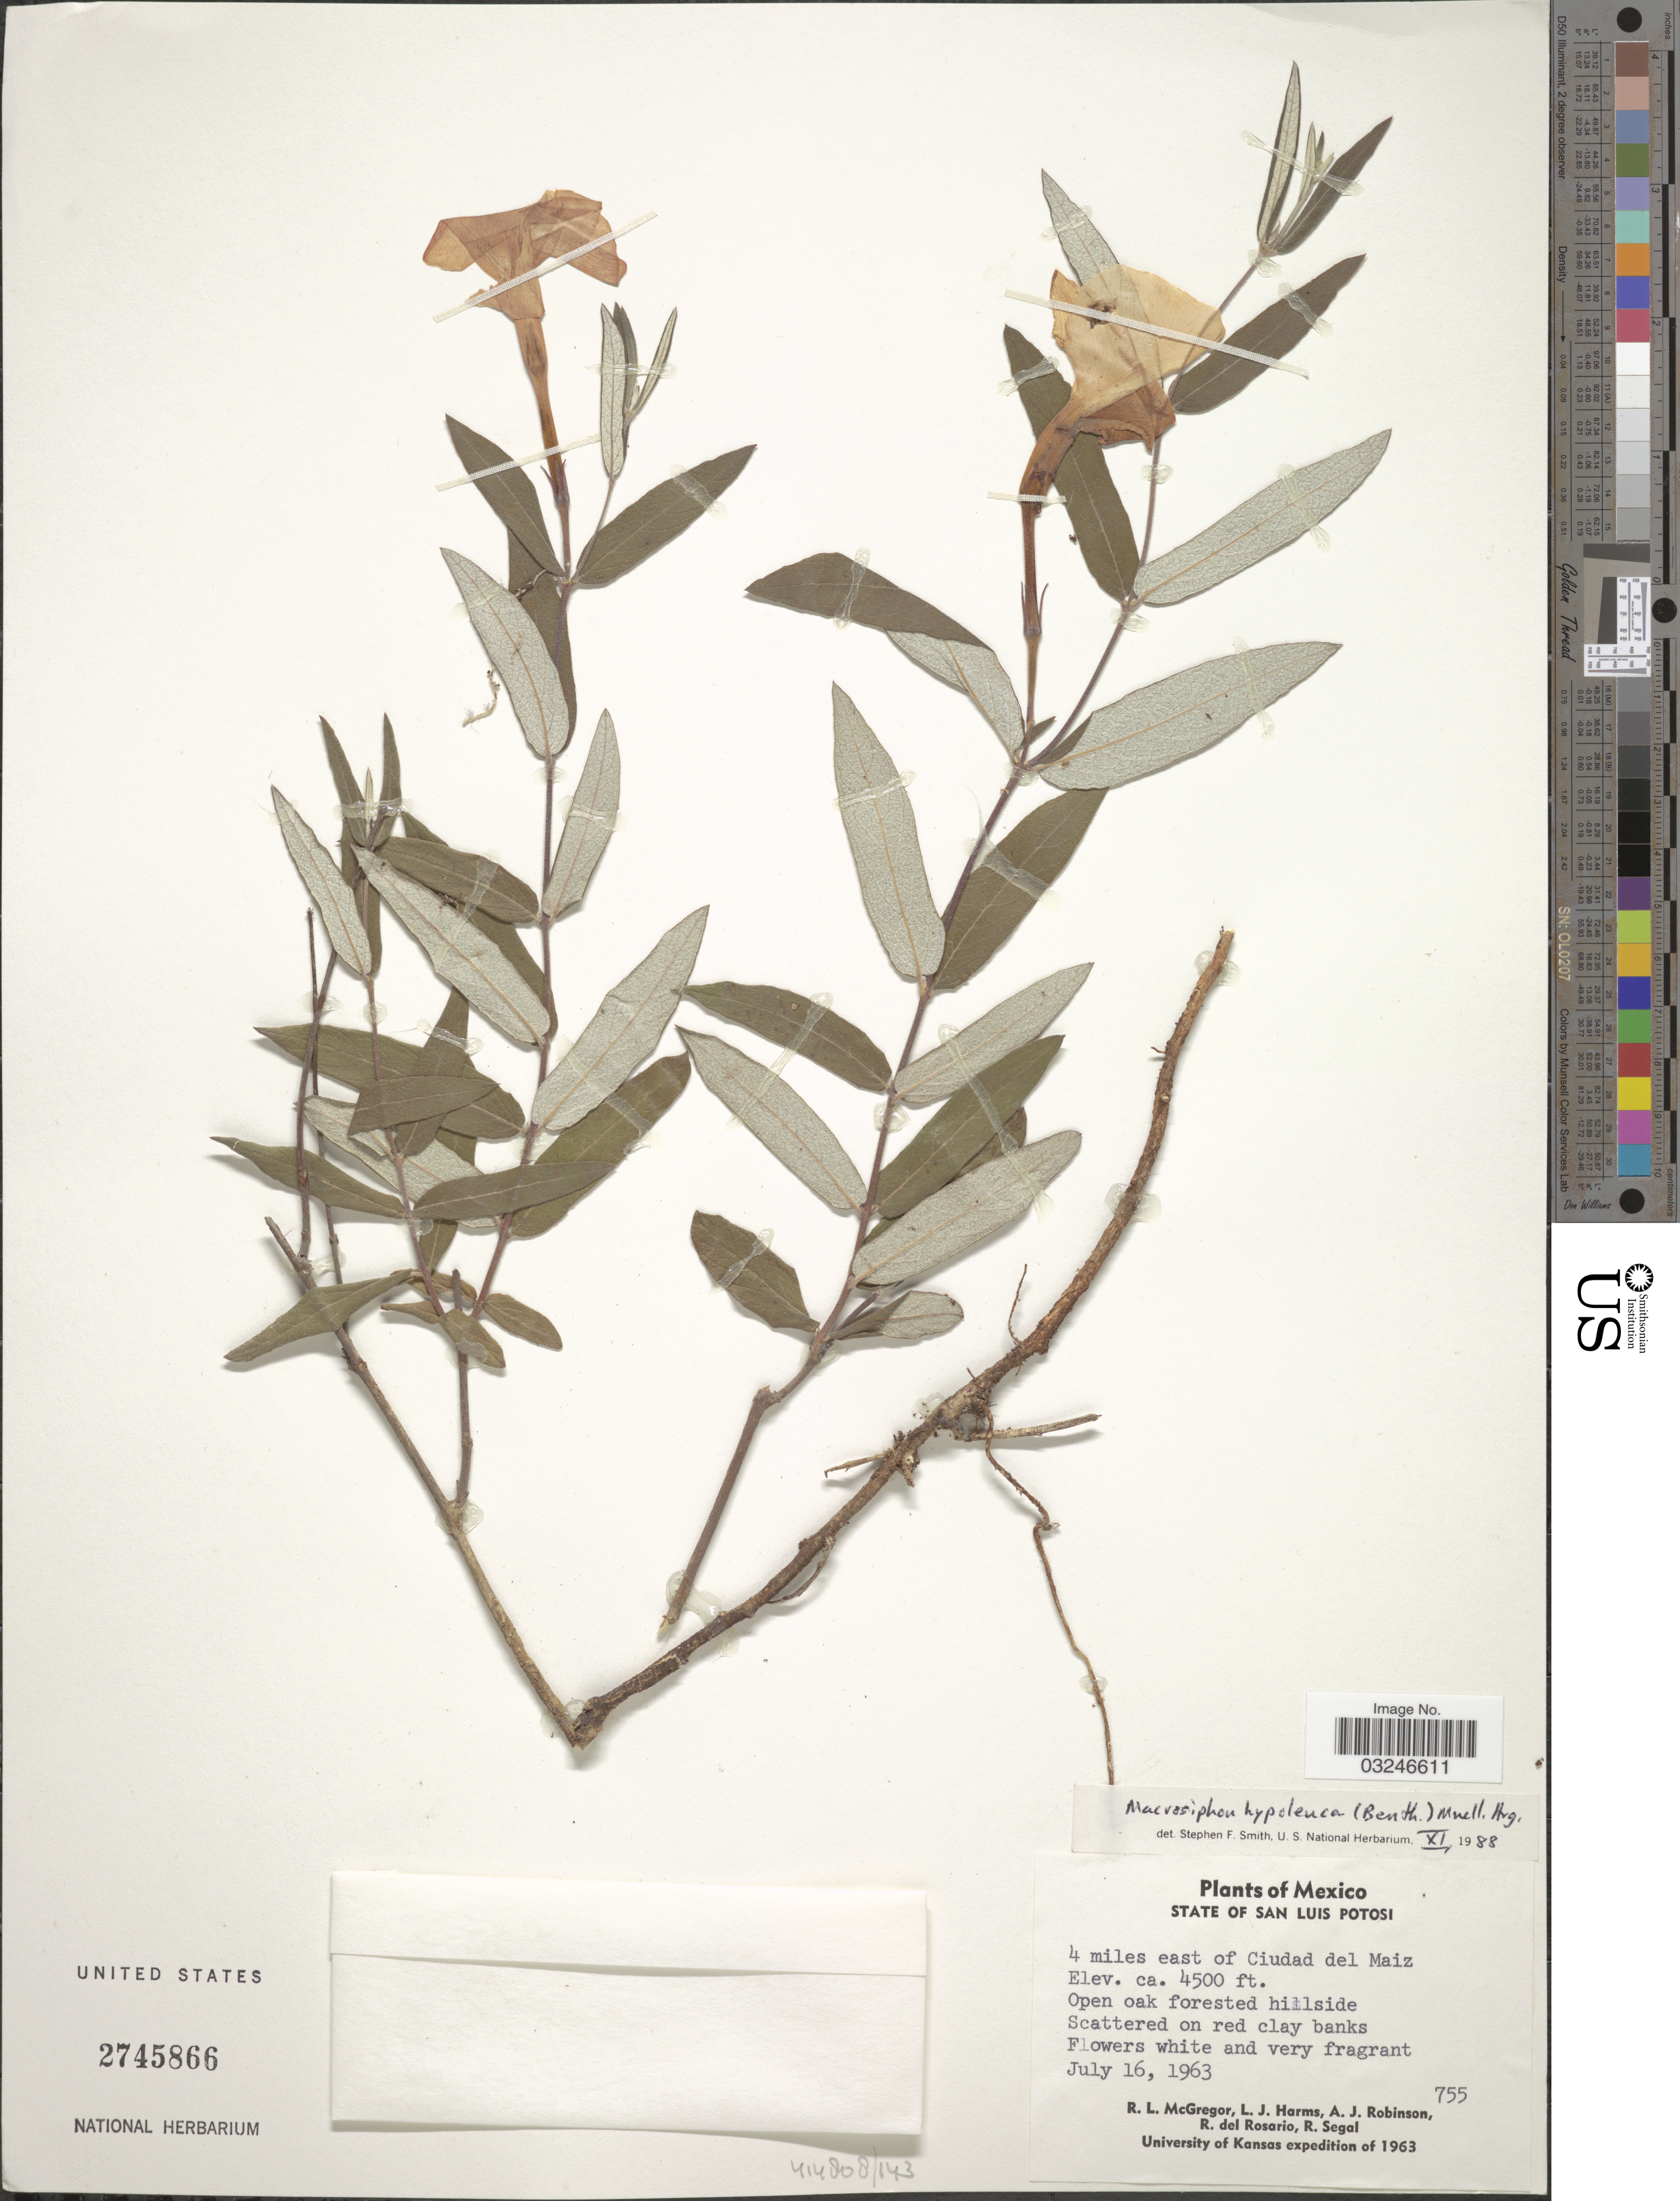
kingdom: Plantae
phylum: Tracheophyta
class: Magnoliopsida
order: Gentianales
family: Apocynaceae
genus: Macrosiphonia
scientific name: Macrosiphonia hypoleuca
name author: (Benth.) Müll. Arg.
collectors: R. McGregor, L. Harms, A. J. Robinson, R. del Rosario & R. Segal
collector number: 755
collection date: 1963-07-16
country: Mexico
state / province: San Luis Potosí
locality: State of San Luis Potosi. 4 miles east of Ciudad del Maiz.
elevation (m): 1372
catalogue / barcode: US 2745866